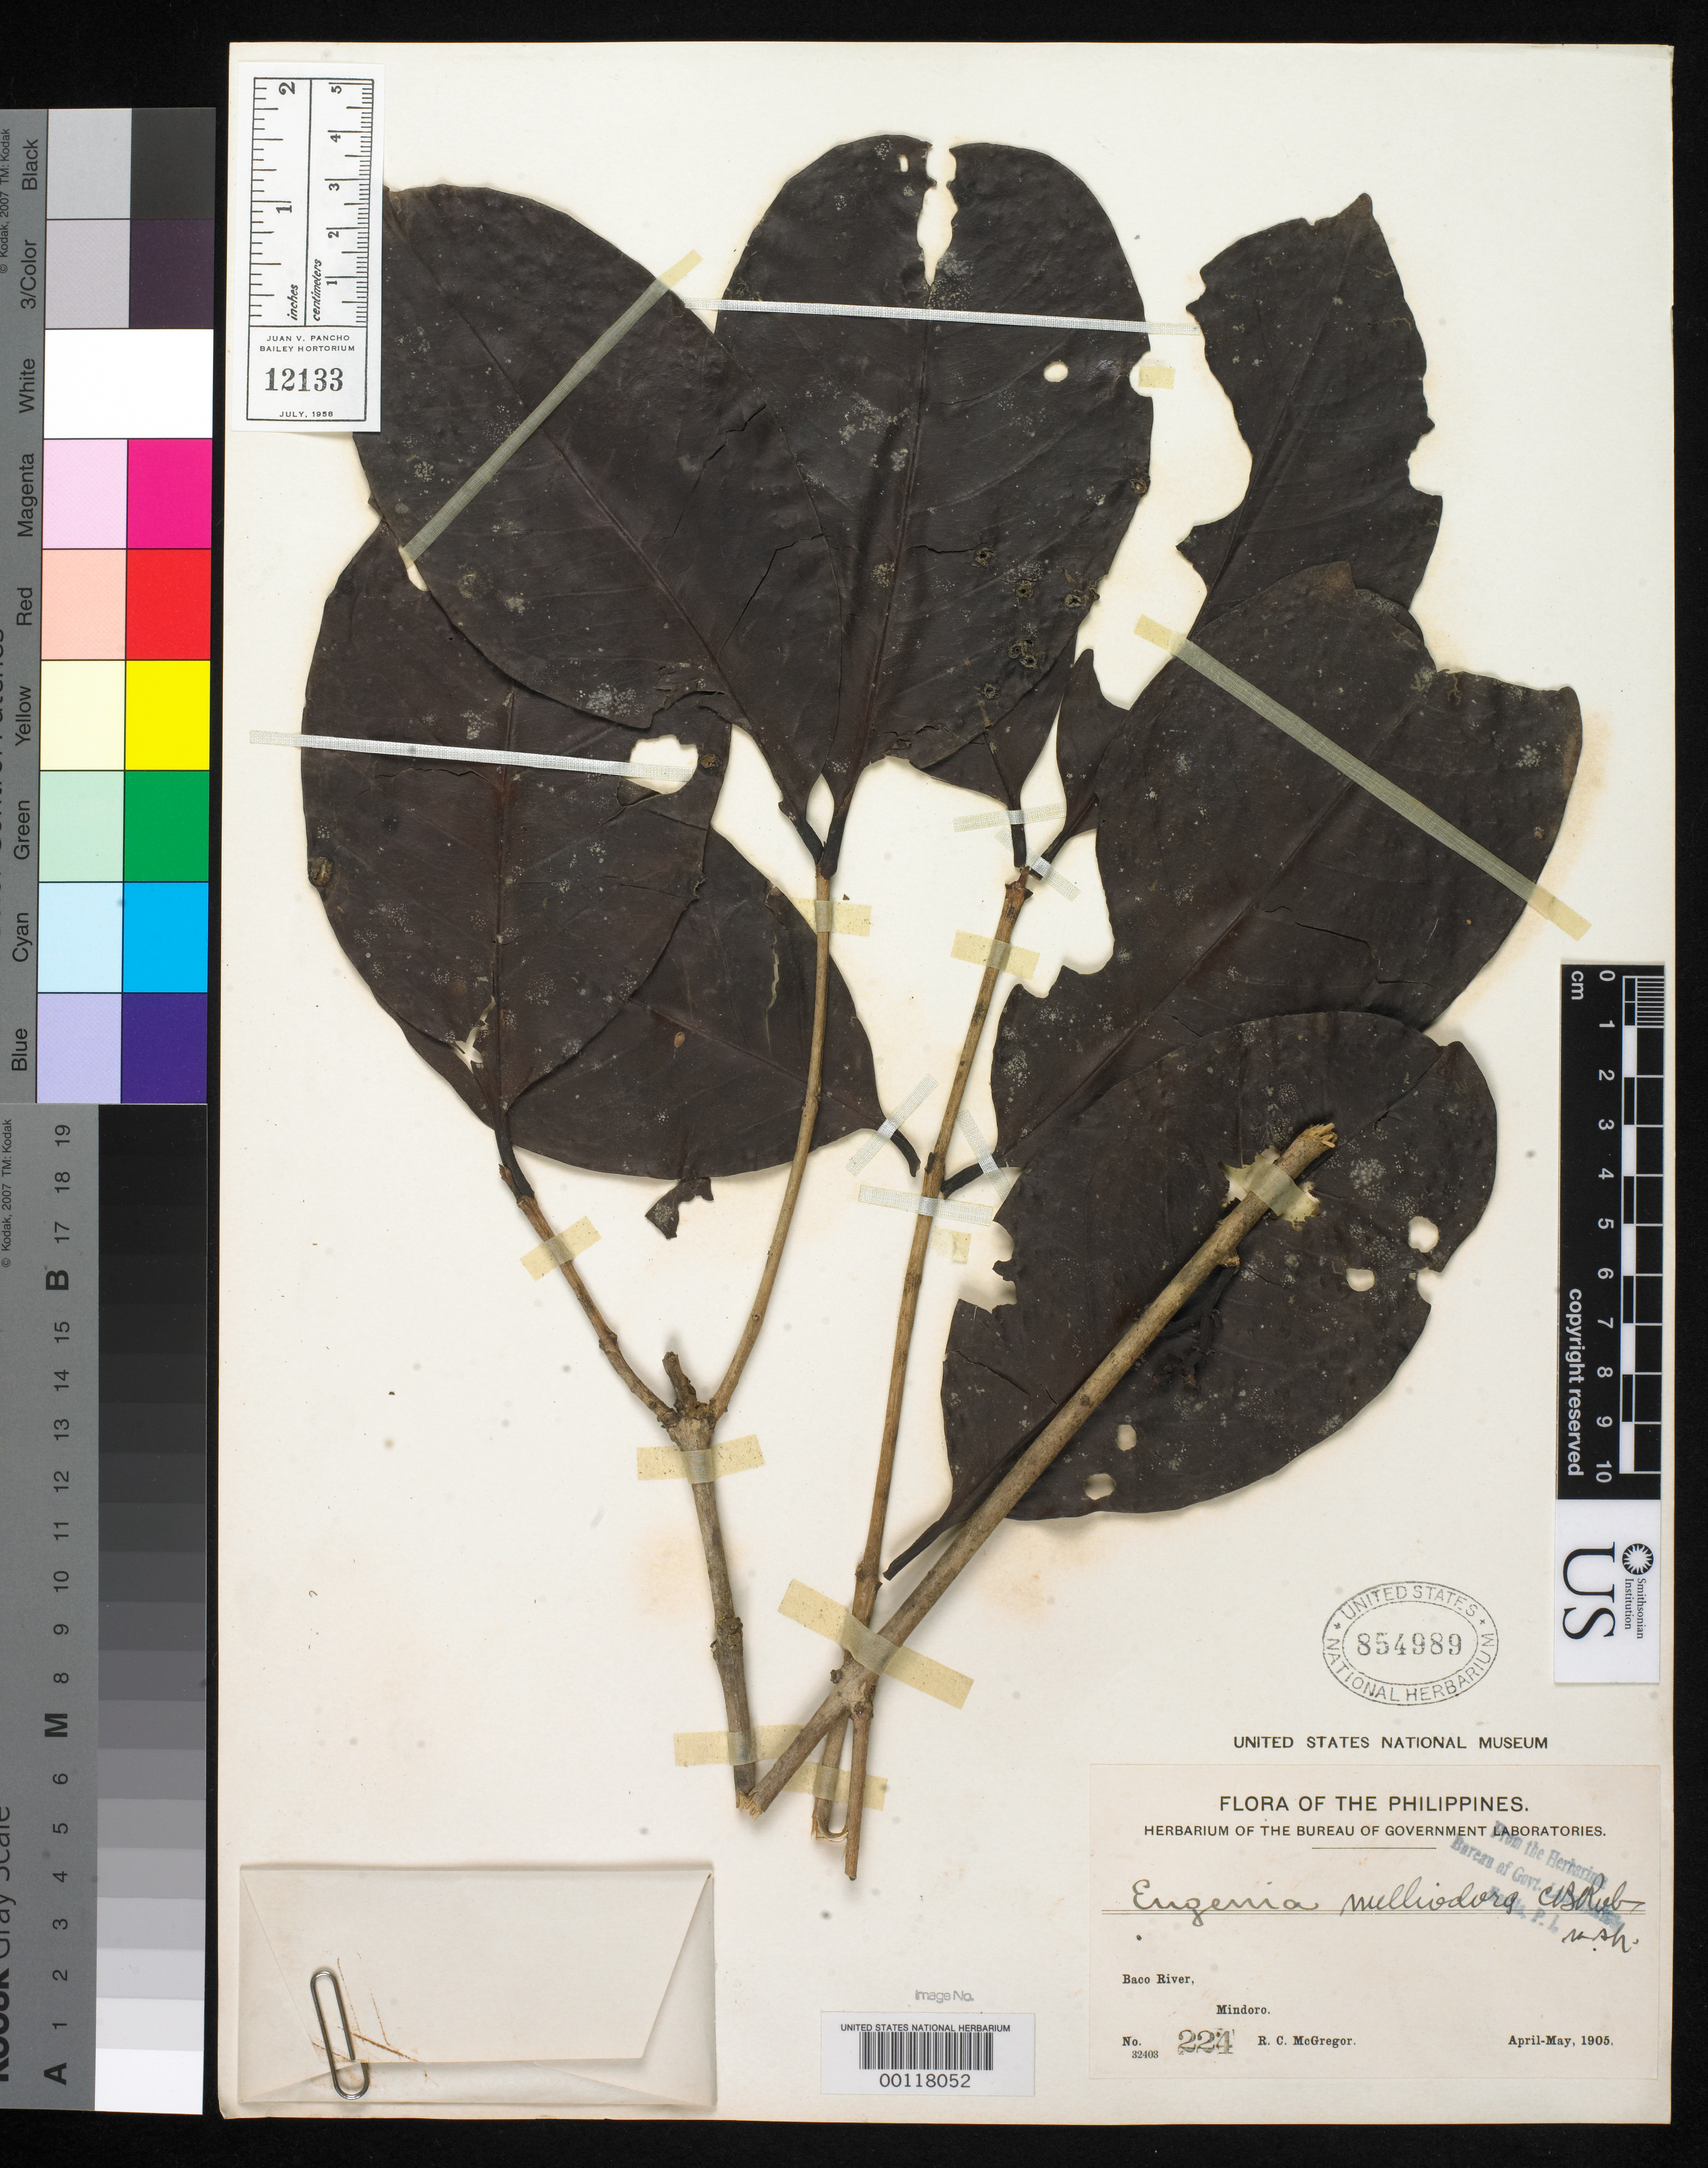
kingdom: Plantae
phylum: Tracheophyta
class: Magnoliopsida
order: Myrtales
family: Myrtaceae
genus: Eugenia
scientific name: Eugenia melliodora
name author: C.B. Rob.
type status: Isotype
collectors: R. C. McGregor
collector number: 224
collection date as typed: Apr 1905 to -- May 1905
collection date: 1905-04/1905-05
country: Philippines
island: Mindoro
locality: Baco River.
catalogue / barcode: US 854989